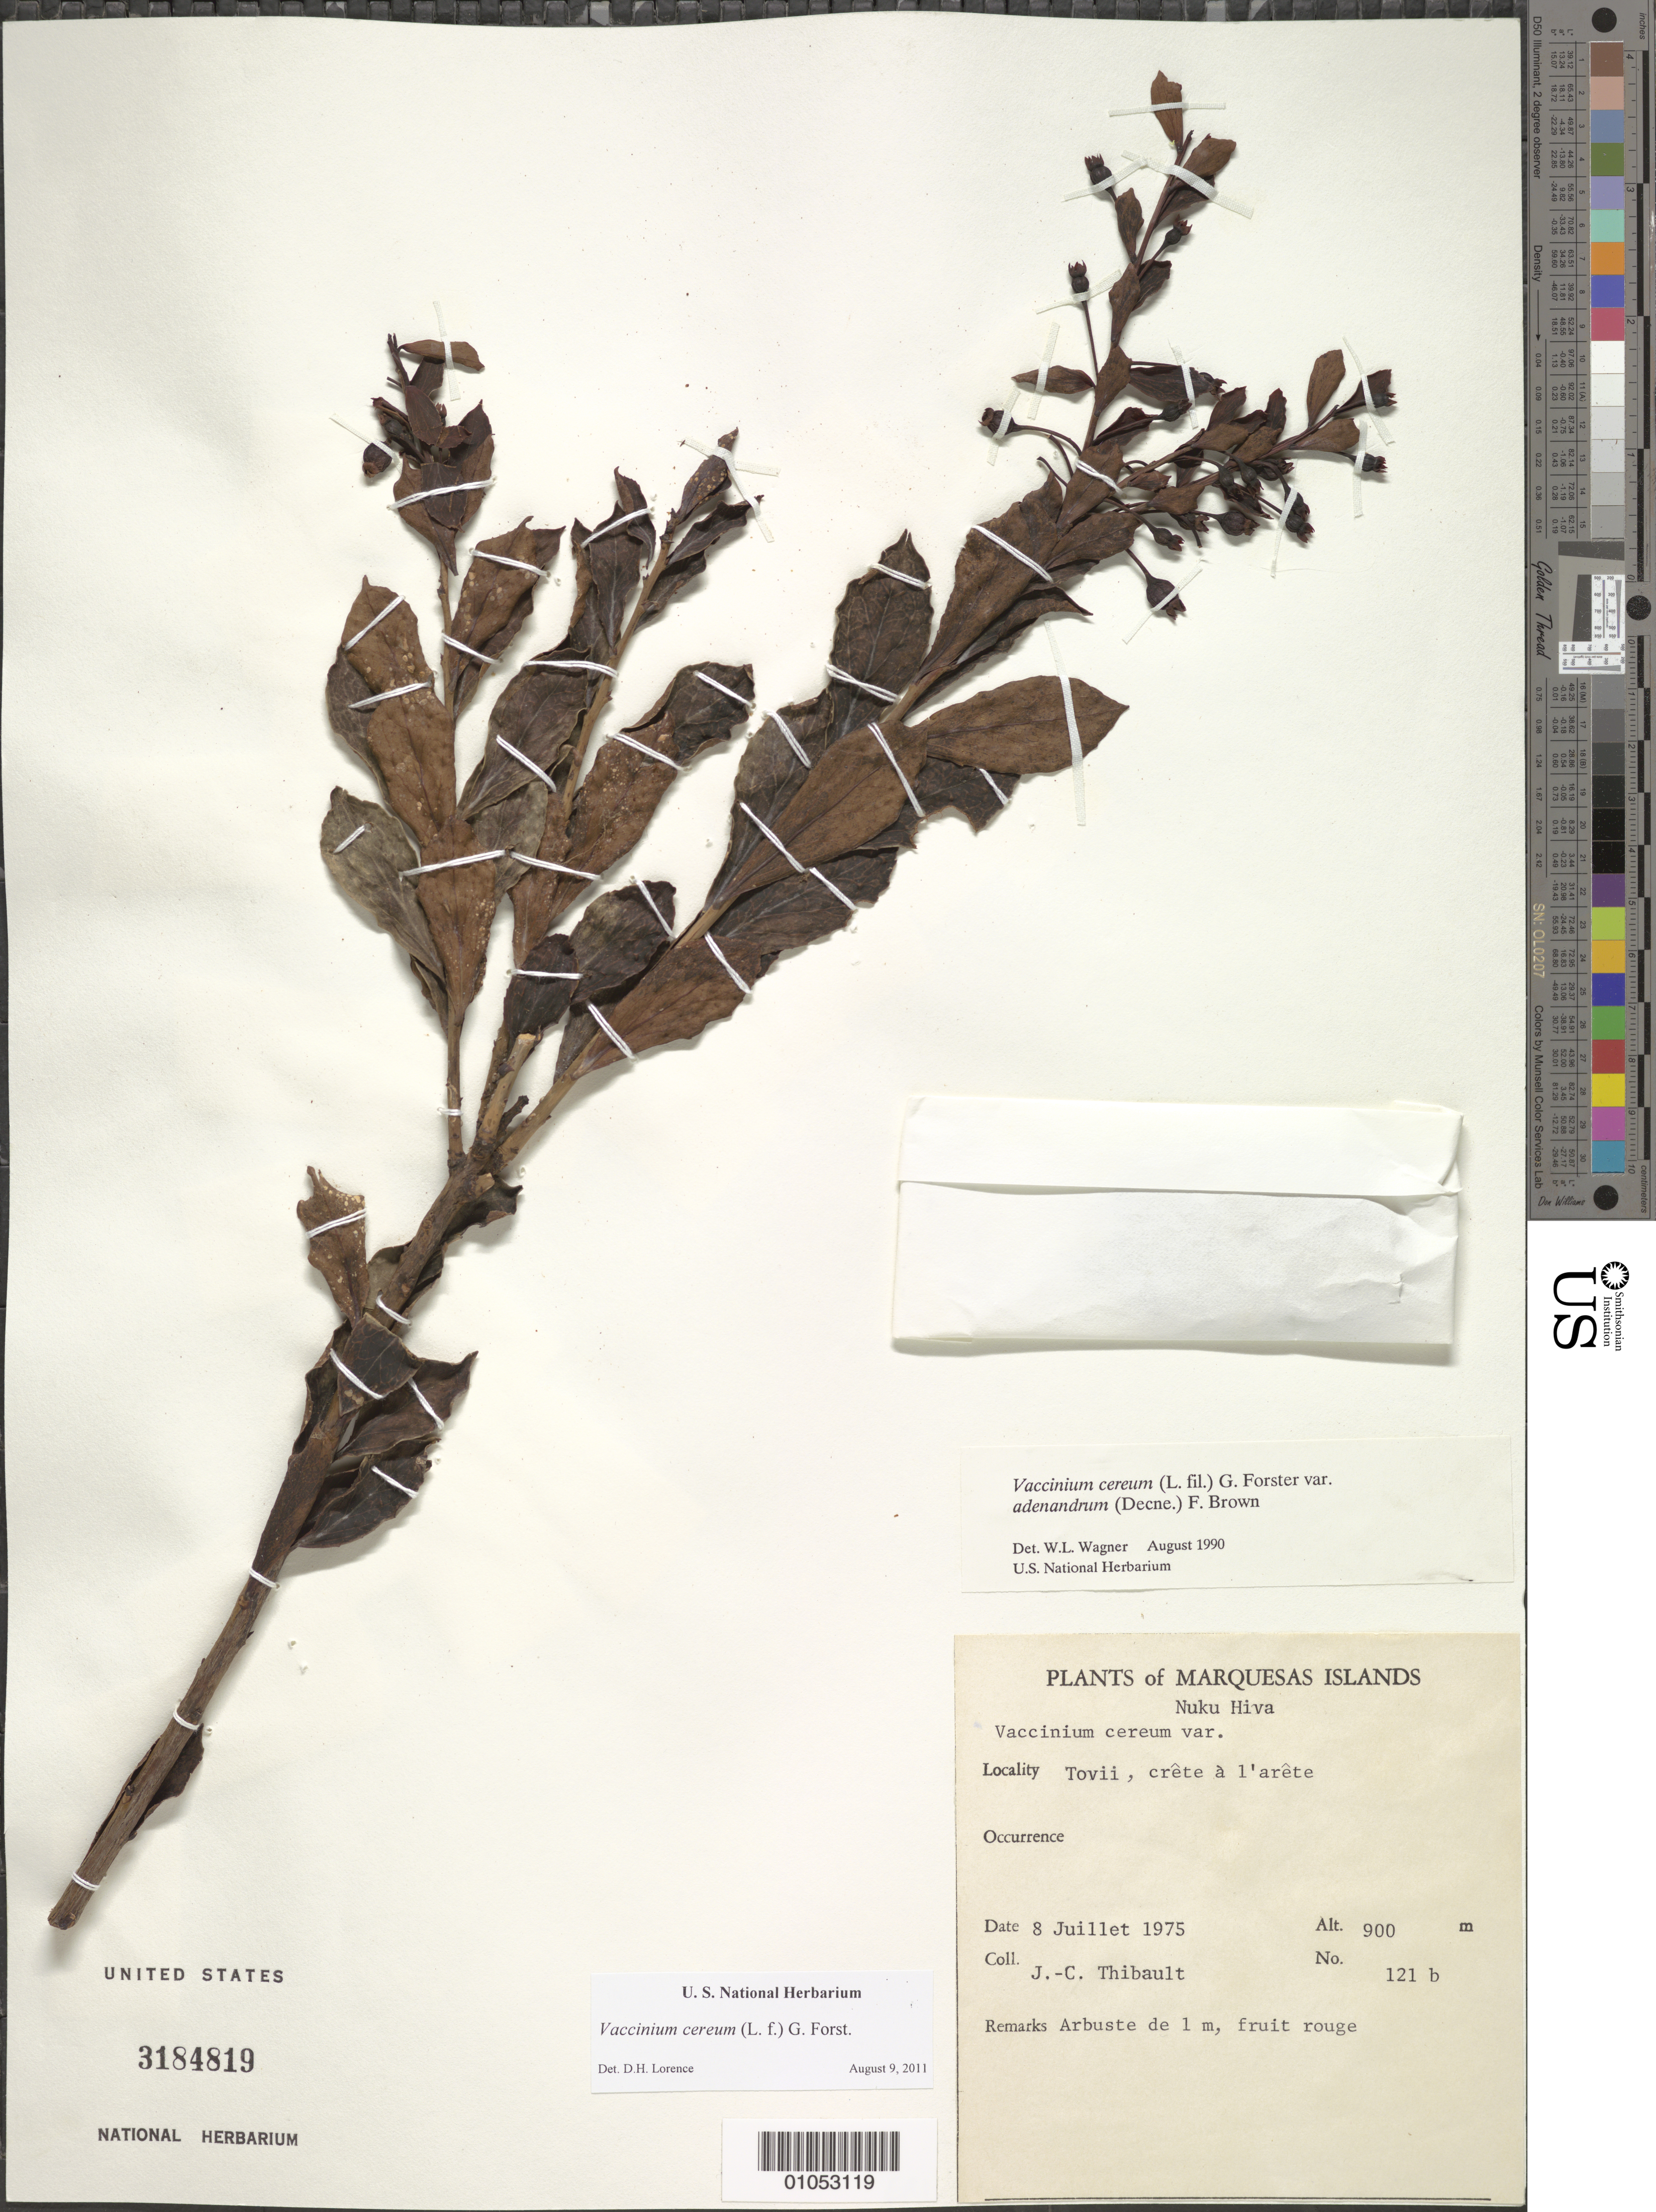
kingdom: Plantae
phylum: Tracheophyta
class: Magnoliopsida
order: Ericales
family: Ericaceae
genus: Vaccinium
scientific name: Vaccinium cereum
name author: (L. f.) G. Forst.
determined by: Lorence, David H., (PTBG), National Tropical Botanical Garden (UNITED STATES)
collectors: J. Thibault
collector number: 121b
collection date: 1975-07-08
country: French Polynesia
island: Nuku Hiva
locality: Toovii, crête à l'arête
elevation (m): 900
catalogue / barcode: US 3184819